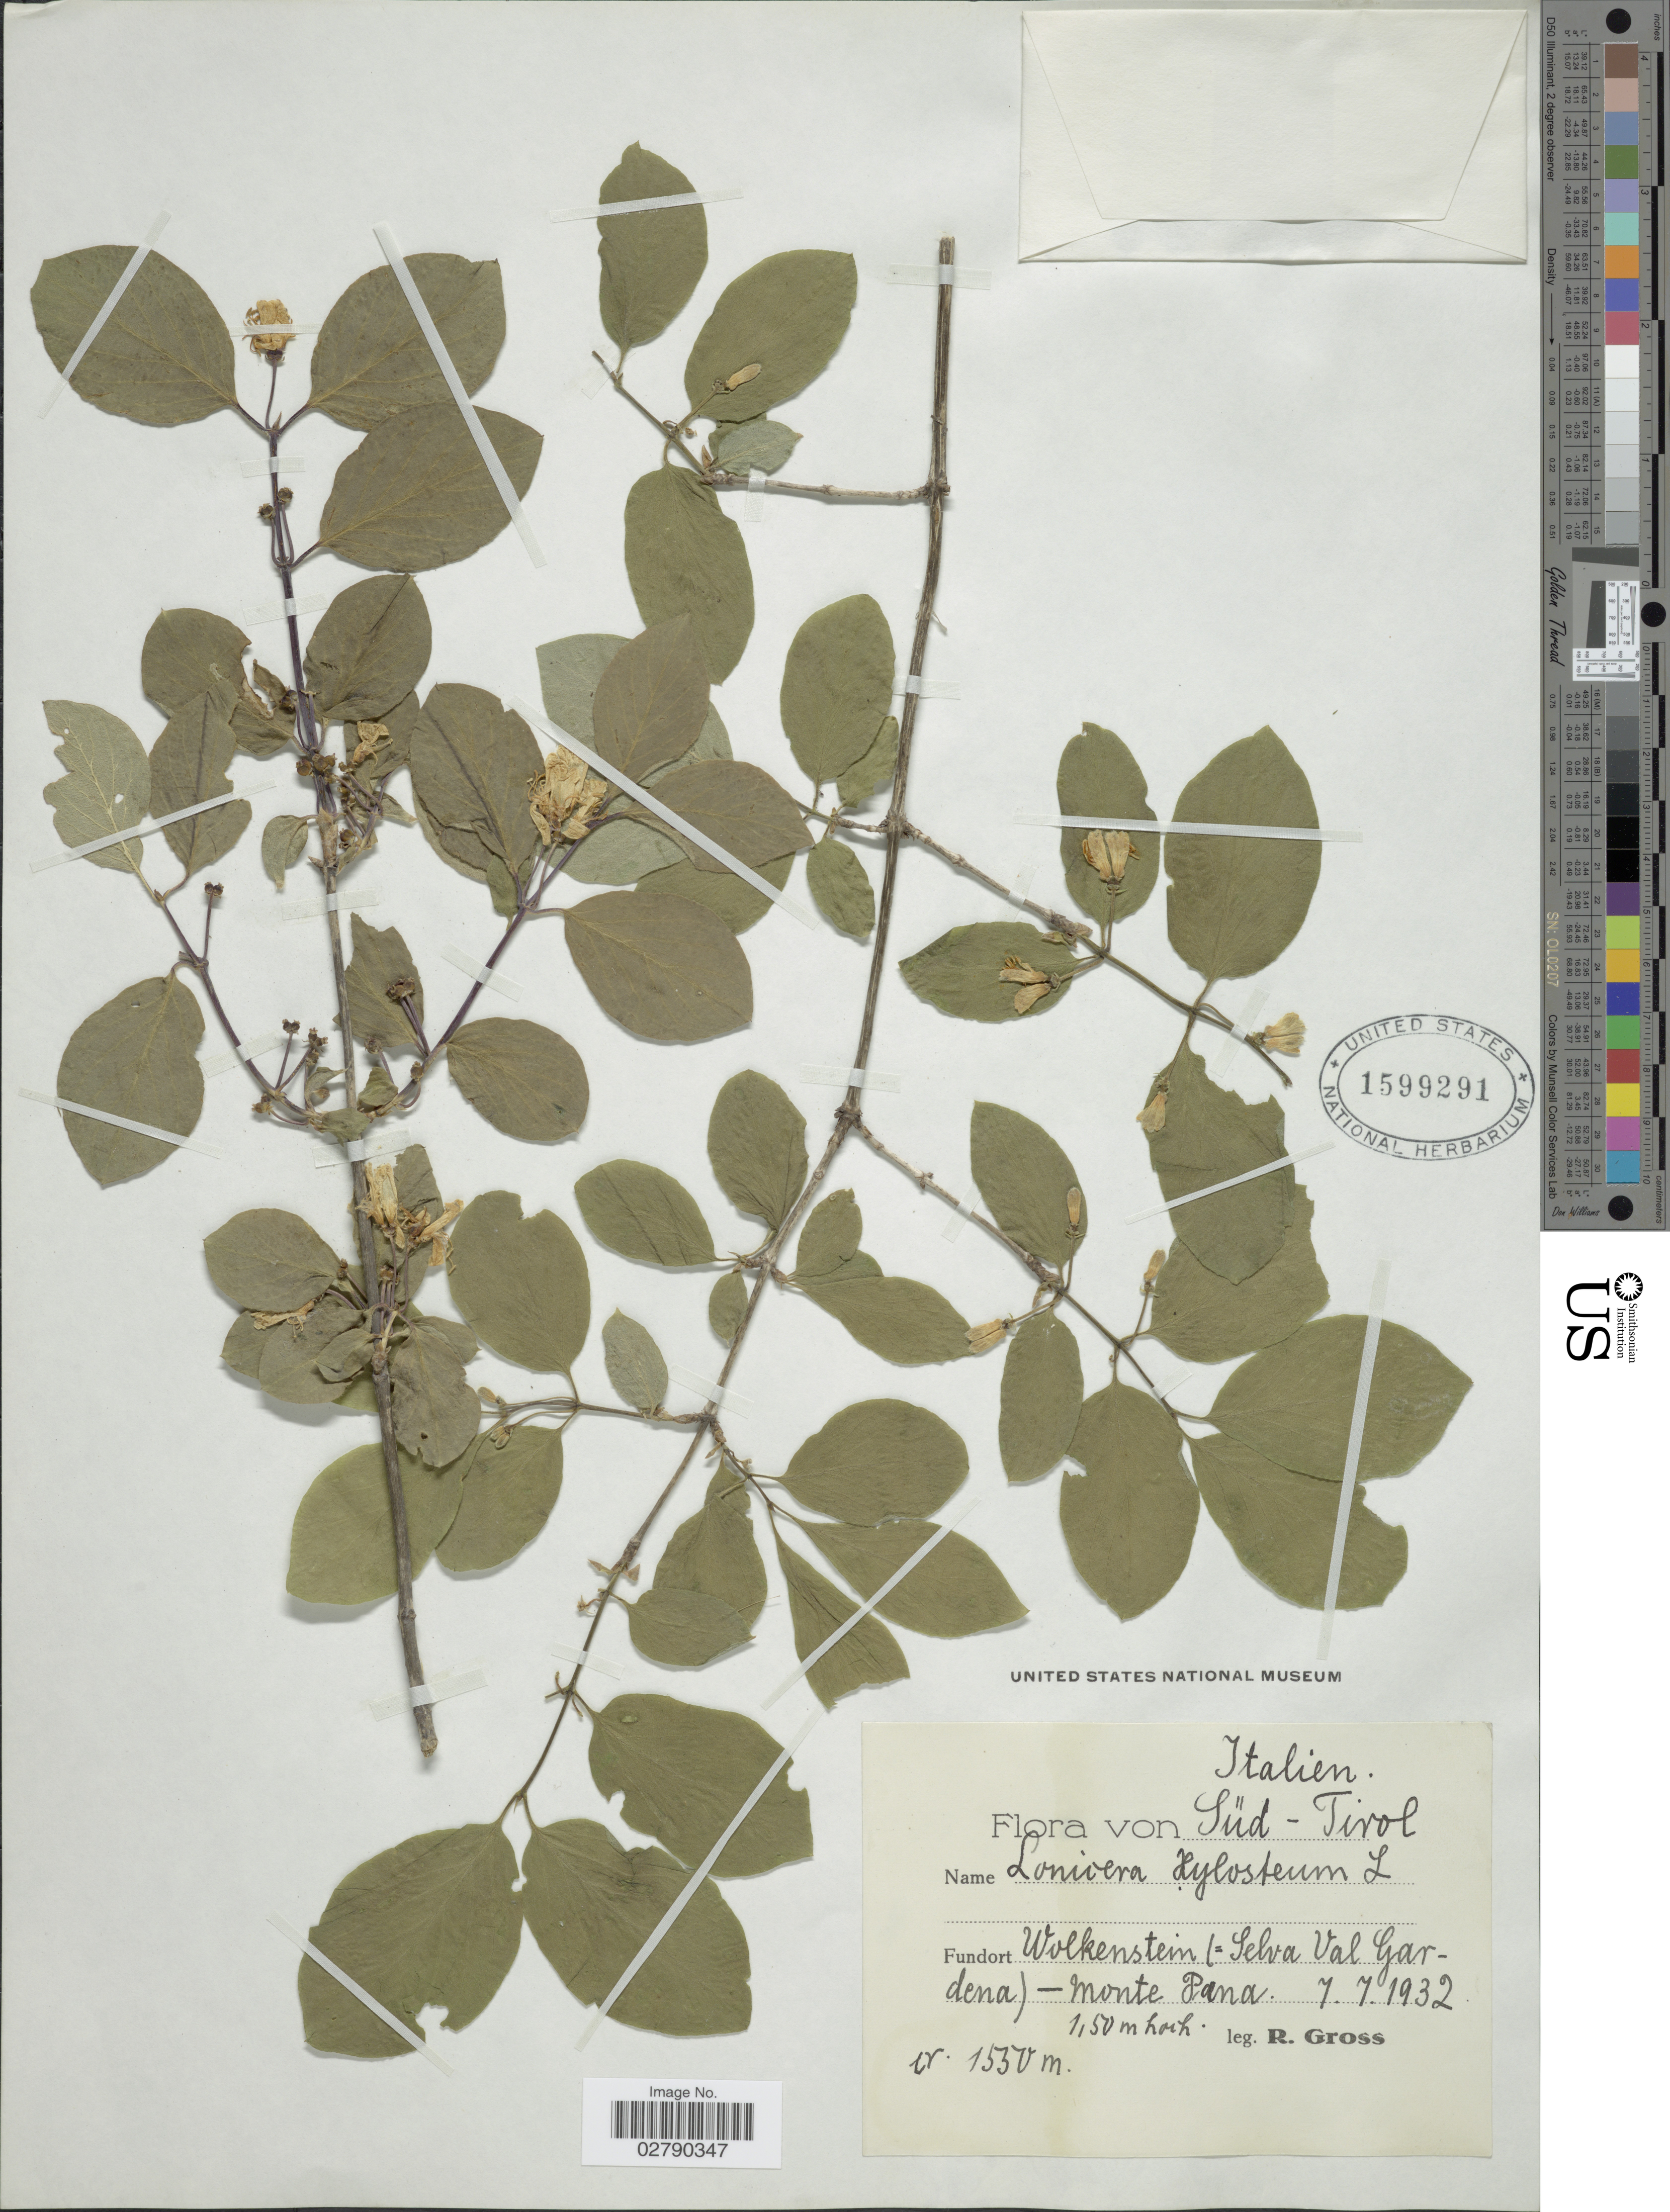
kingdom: Plantae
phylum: Tracheophyta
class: Magnoliopsida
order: Dipsacales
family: Caprifoliaceae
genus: Lonicera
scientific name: Lonicera xylosteum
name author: L.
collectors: R. Gross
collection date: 1932-07-07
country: Italy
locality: Süd-Tirol. Wolkenstein (=Selva Val Gardena) - Monte Pana.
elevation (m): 1550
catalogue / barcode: US 1599291